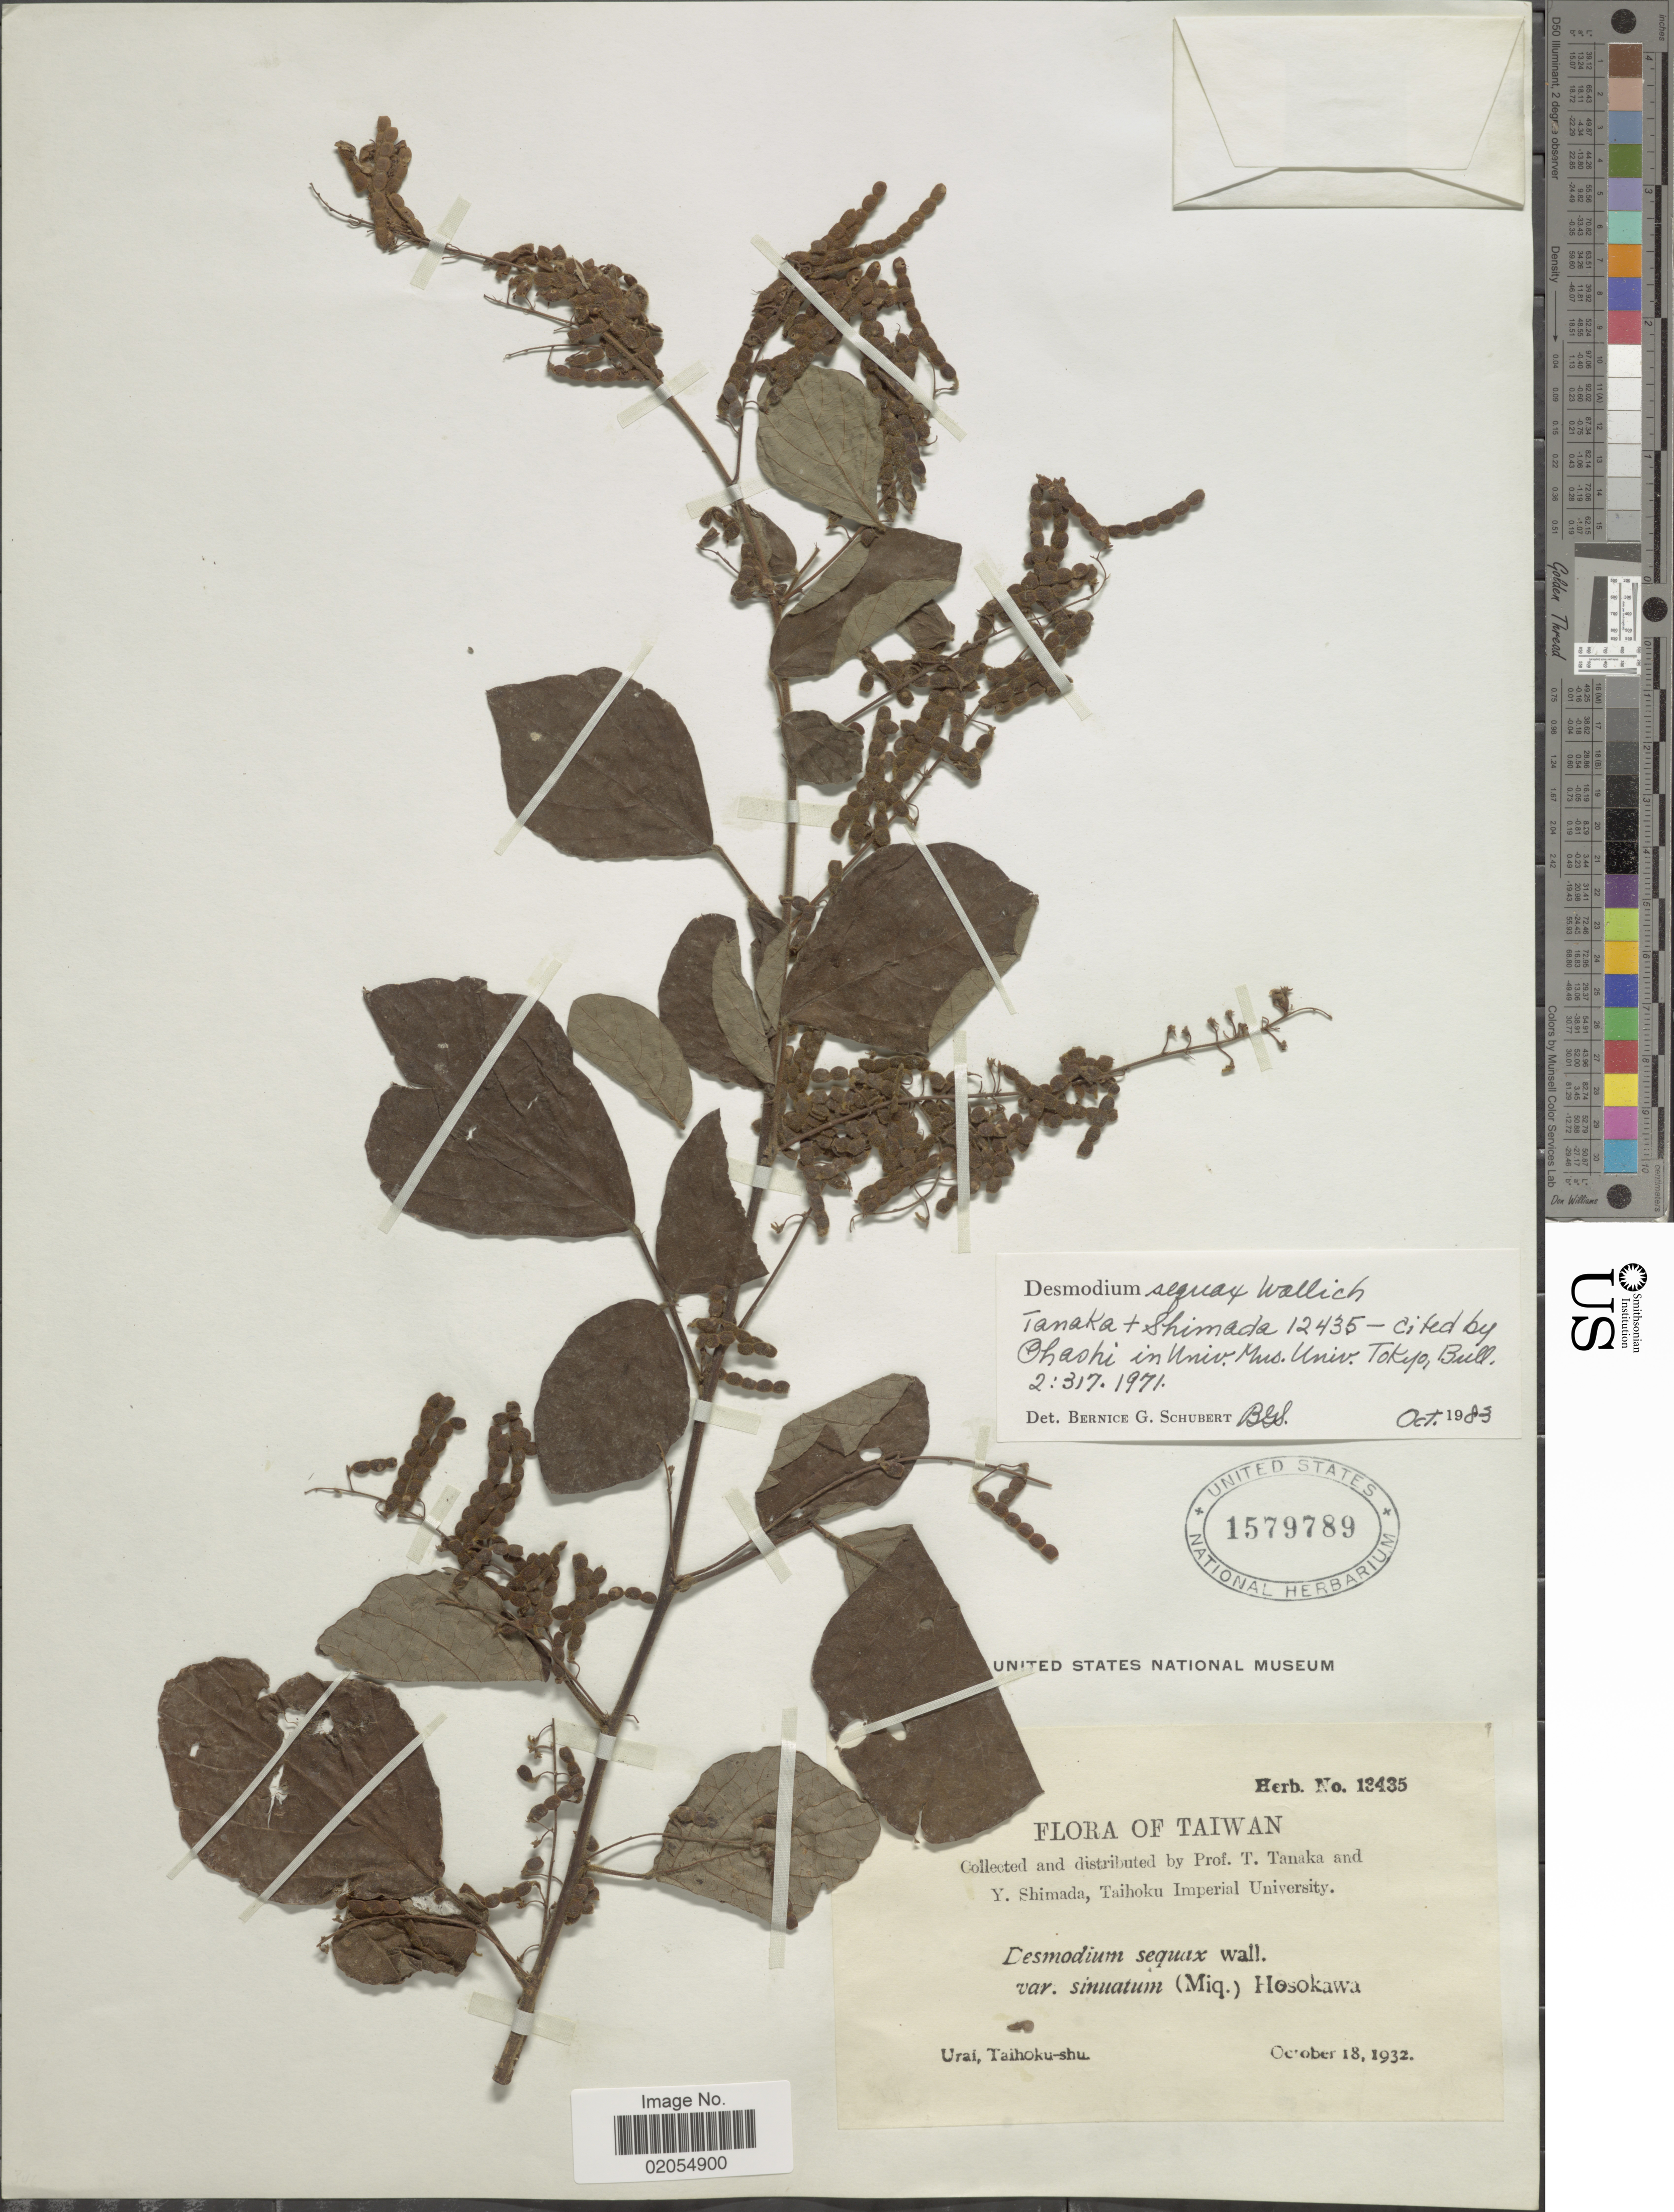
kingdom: Plantae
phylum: Tracheophyta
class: Magnoliopsida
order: Fabales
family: Fabaceae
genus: Puhuaea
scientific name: Puhuaea sequax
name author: (Wall.) H. Ohashi & K. Ohashi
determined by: Strong, Mark T., (BOT), Smithsonian Institution - National Museum of Natural History (UNITED STATES)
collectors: T. Tanaka & Y. Shimada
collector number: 13435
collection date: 1932-10-18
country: Taiwan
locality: Urai, Taihoku-Shu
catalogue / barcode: US 1579789